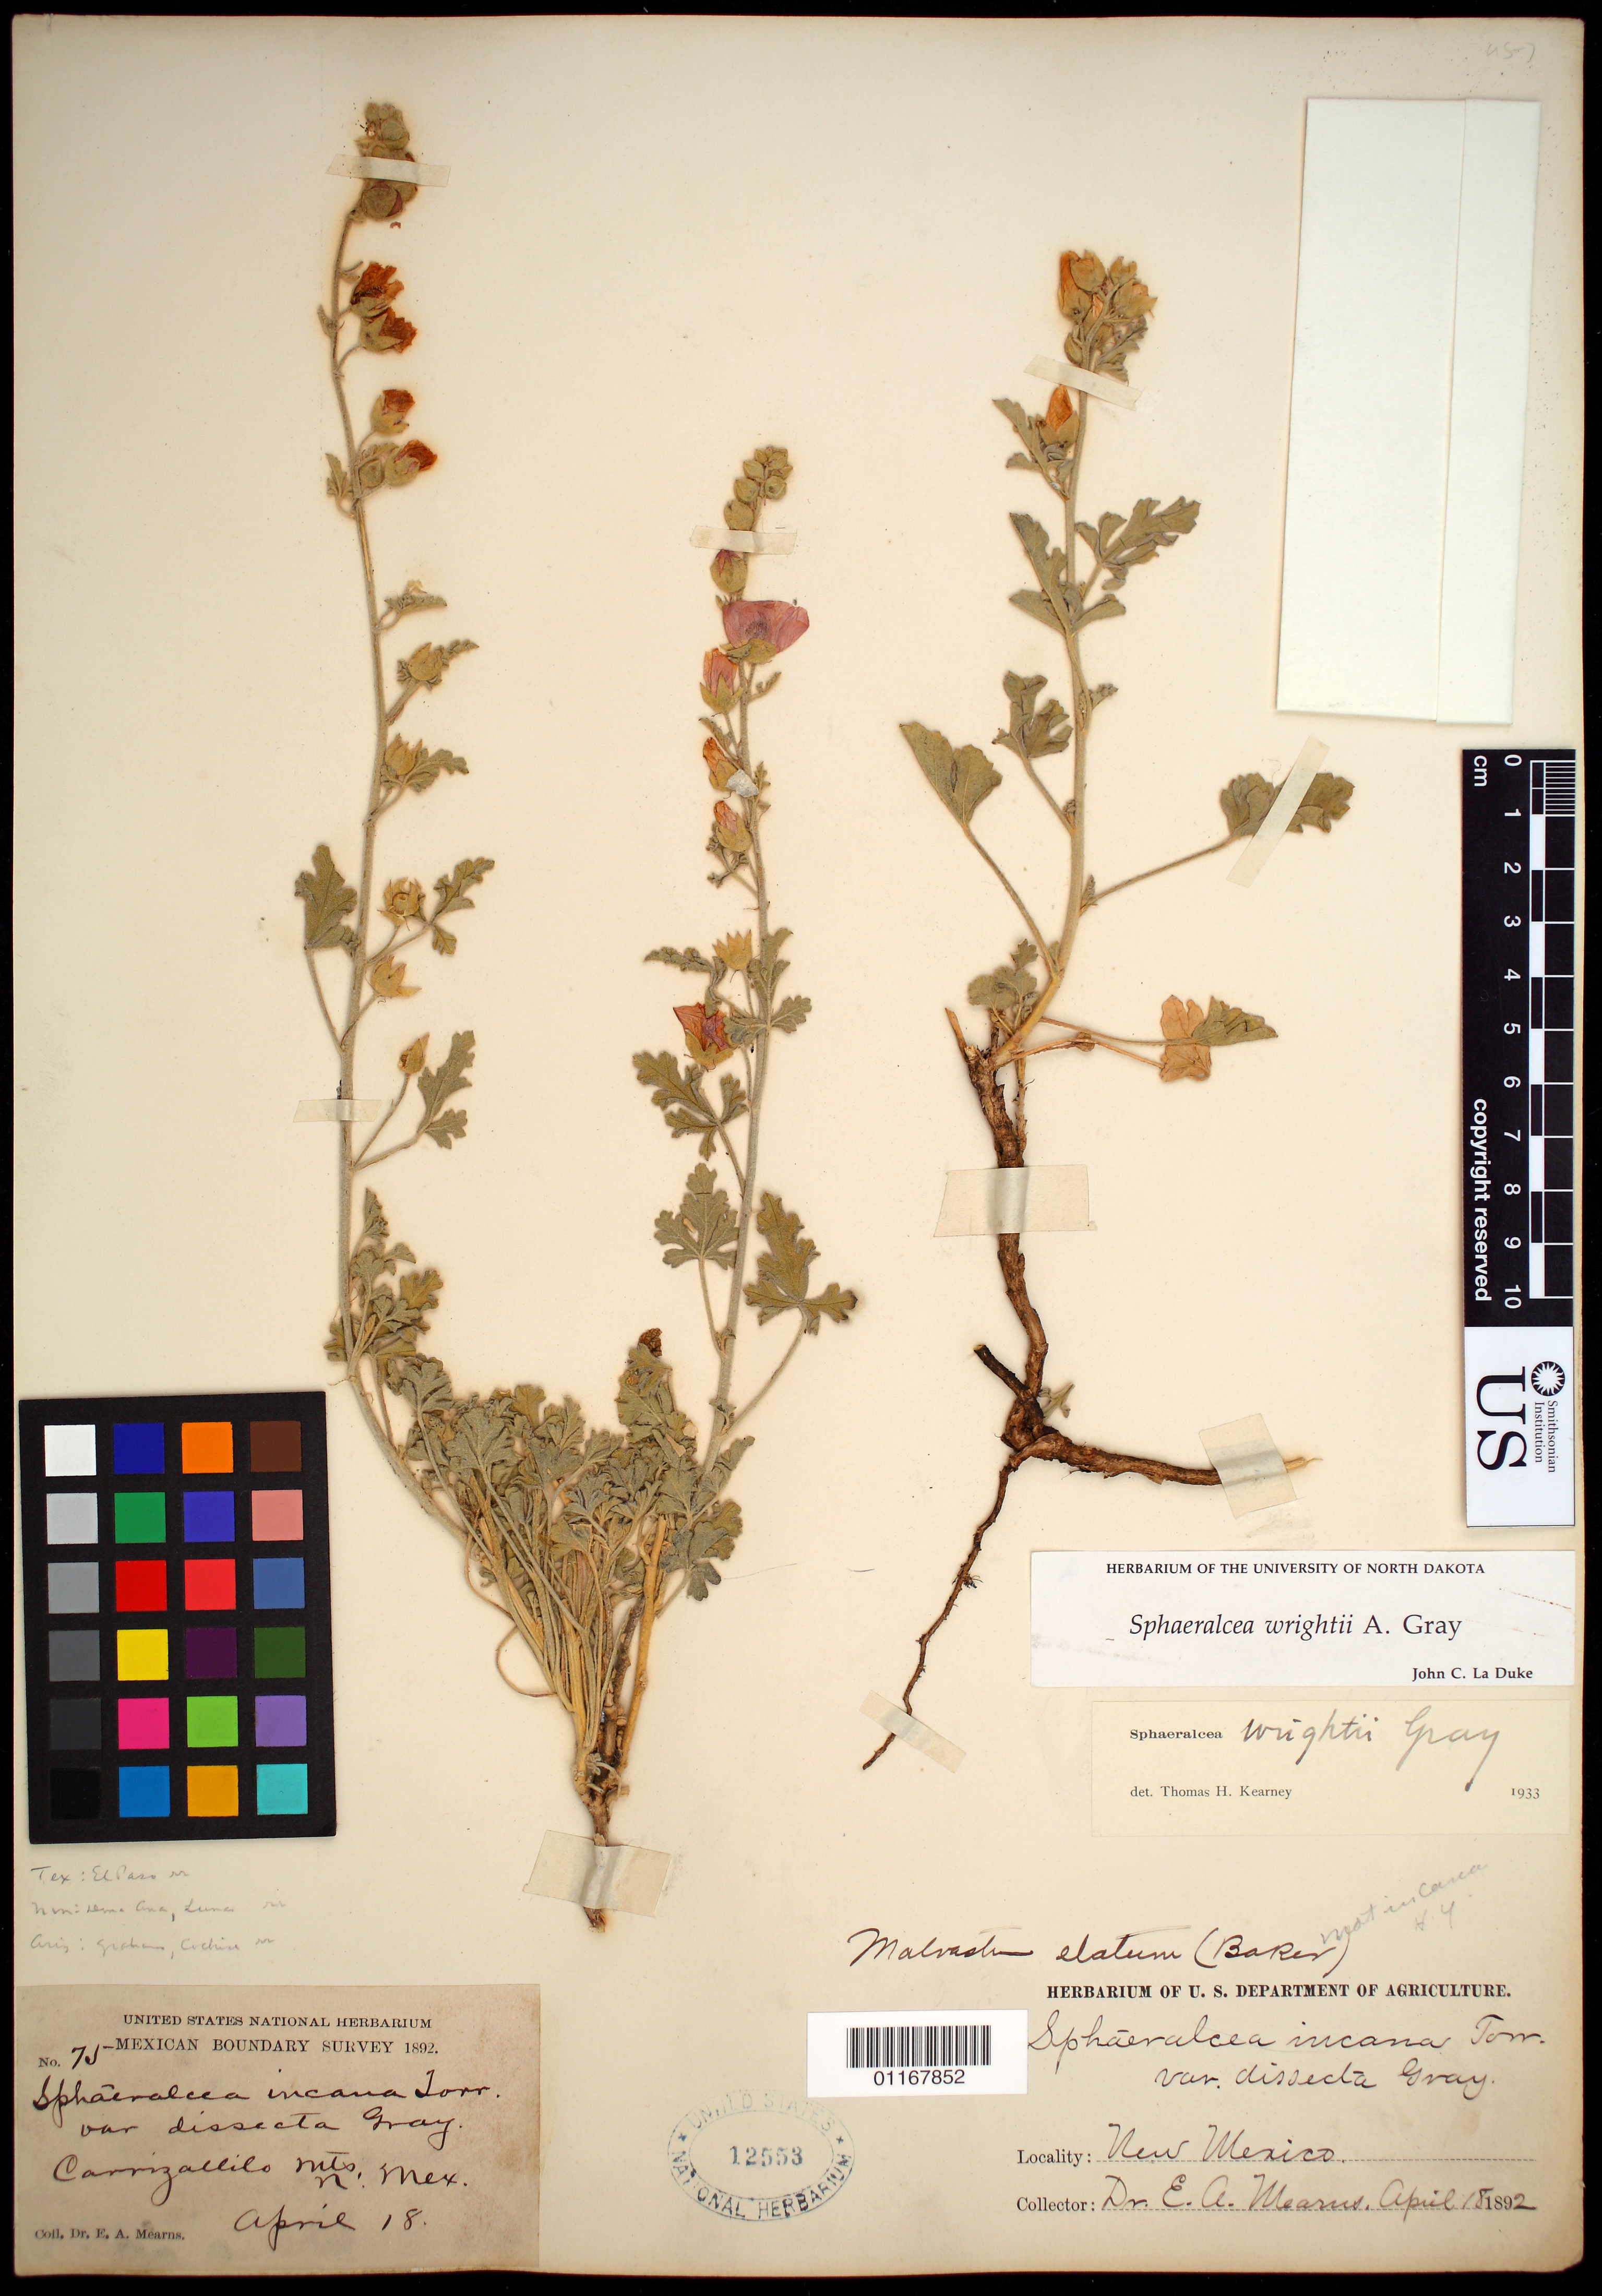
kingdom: Plantae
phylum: Tracheophyta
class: Magnoliopsida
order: Malvales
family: Malvaceae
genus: Sphaeralcea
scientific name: Sphaeralcea wrightii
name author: A. Gray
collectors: E. A. Mearns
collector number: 75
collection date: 1892-04-18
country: United States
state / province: New Mexico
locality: Carrizalillo Mountains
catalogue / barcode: US 12553